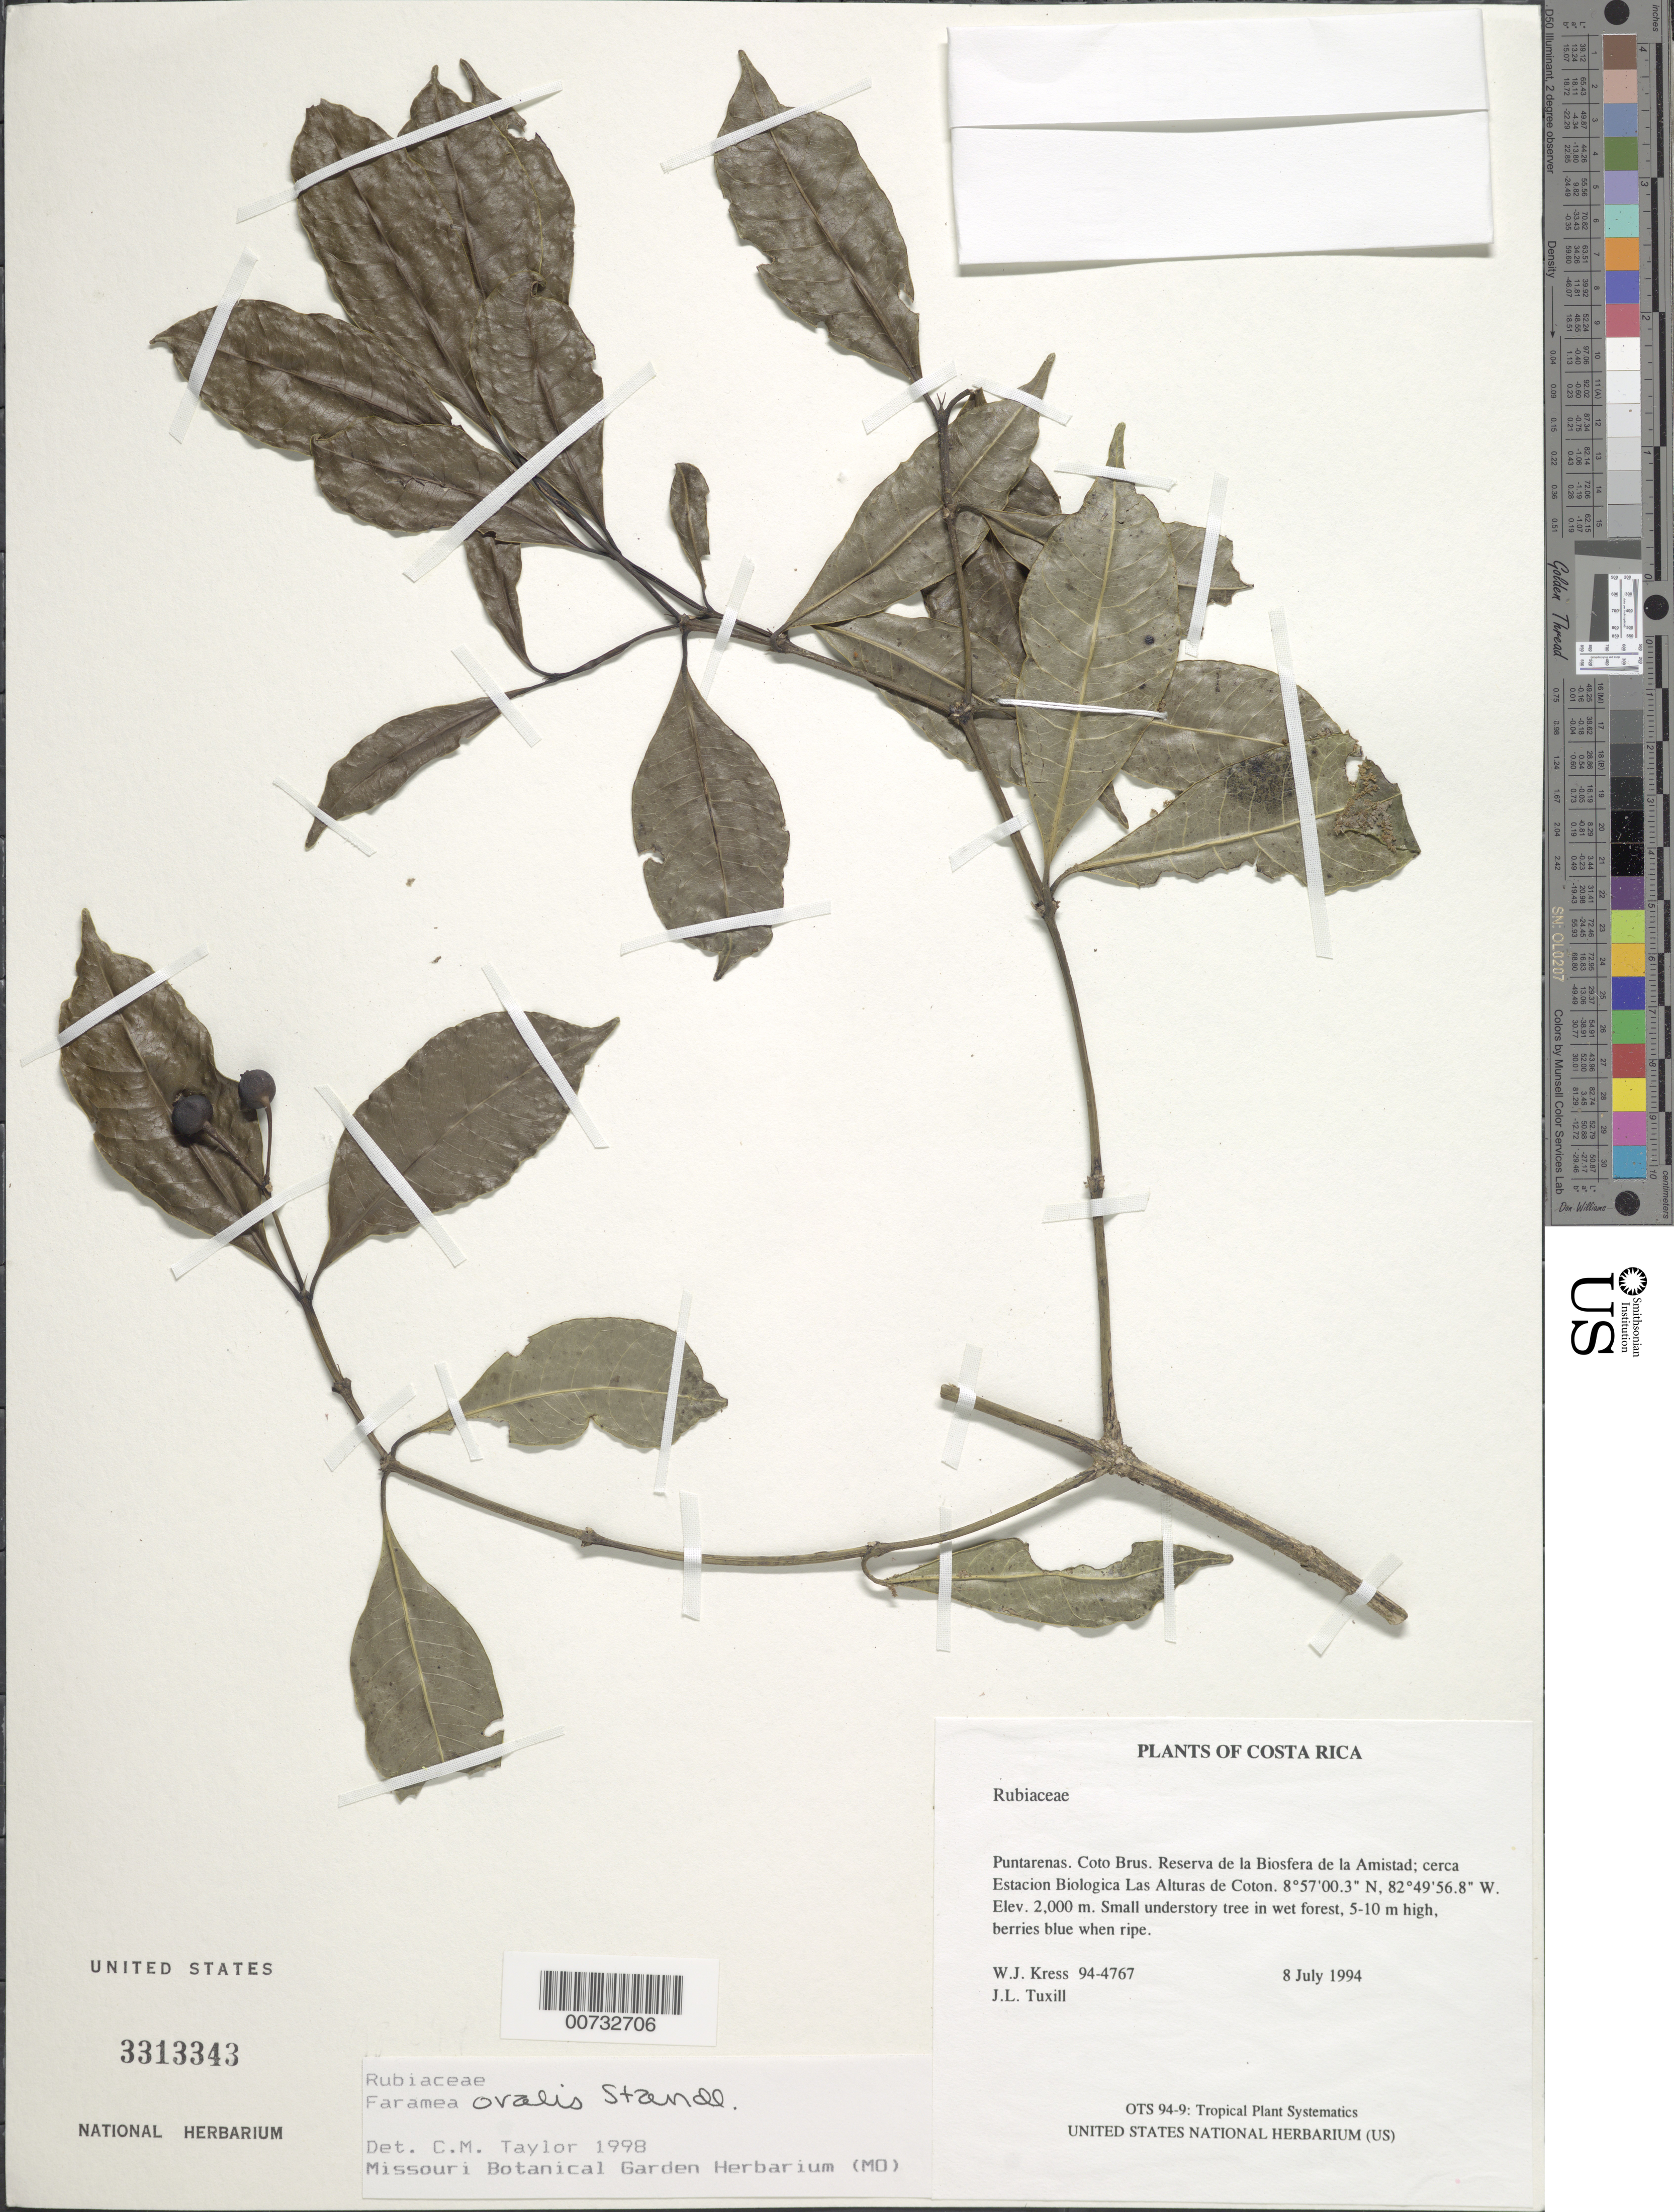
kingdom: Plantae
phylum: Tracheophyta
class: Magnoliopsida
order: Gentianales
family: Rubiaceae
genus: Faramea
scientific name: Faramea ovalis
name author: Standl.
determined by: Taylor, Charlotte M.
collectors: W. J. Kress & J. L. Tuxill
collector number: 94-4767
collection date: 1994-07-08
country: Costa Rica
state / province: Puntarenas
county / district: Coto Brus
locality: Reserva de la Biosfera de la Amistad; cerca Estacion Biologica Las Alturas de Coton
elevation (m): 2000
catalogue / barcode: US 3313343